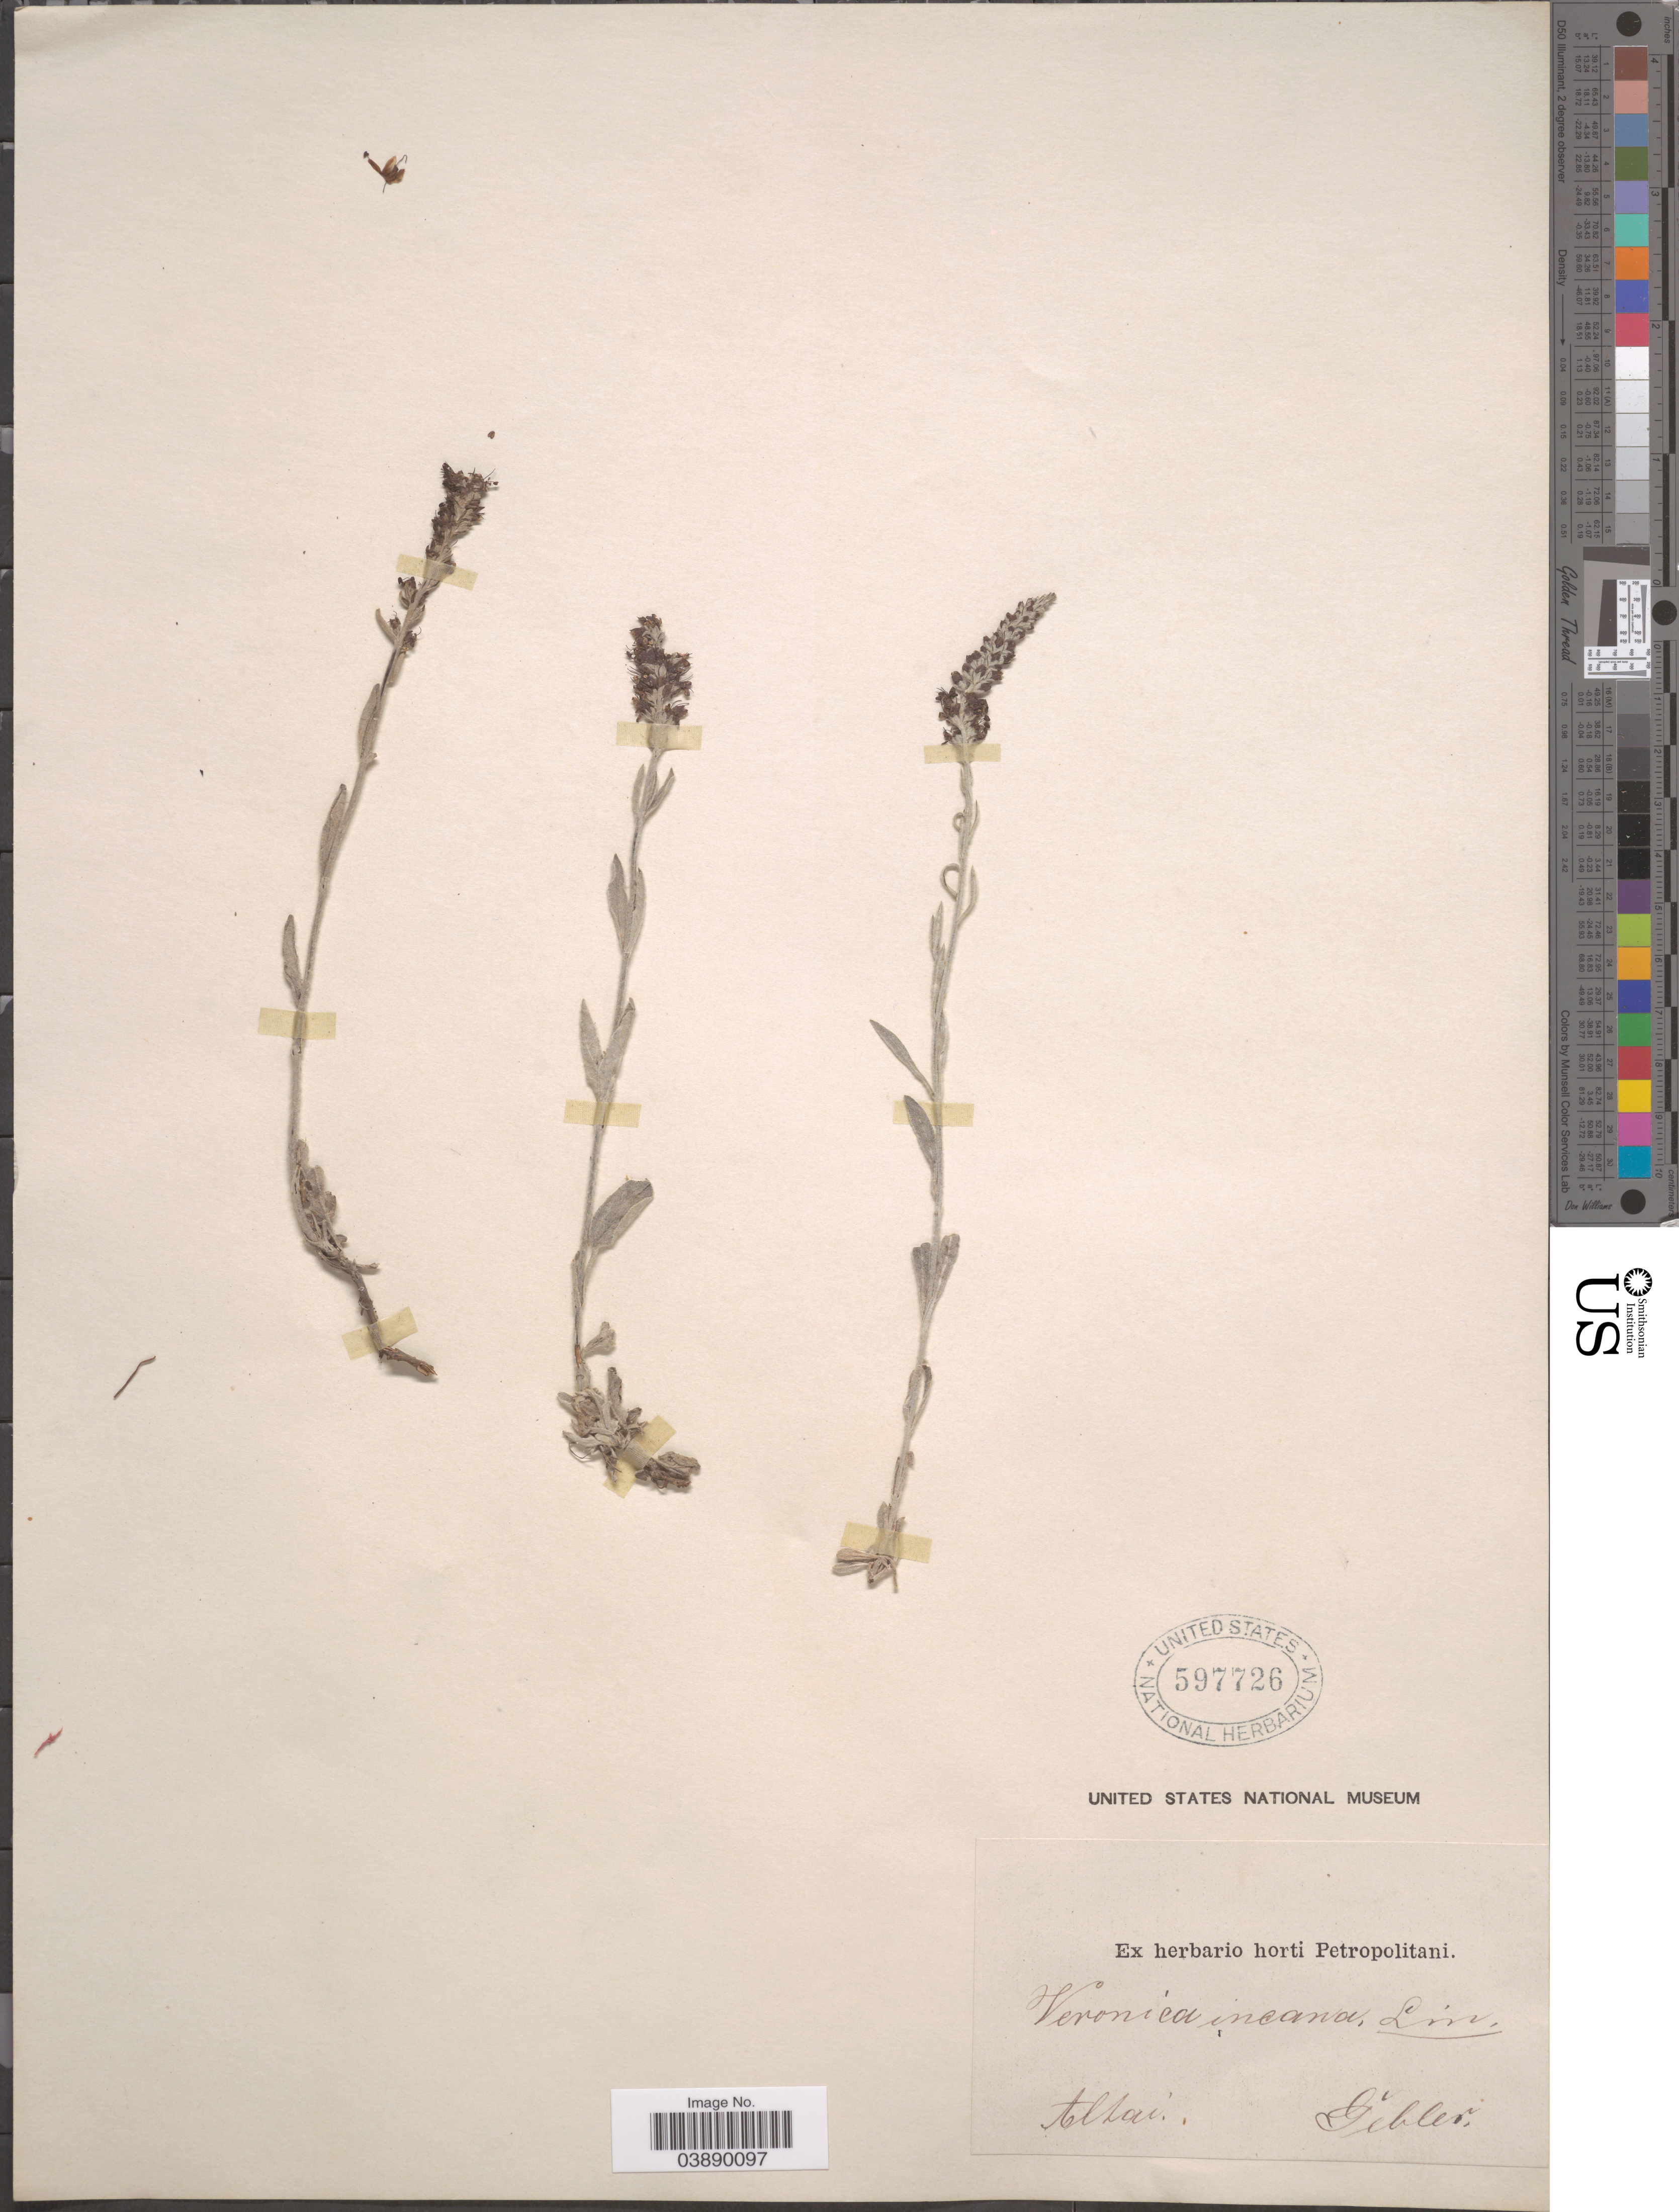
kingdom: Plantae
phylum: Tracheophyta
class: Magnoliopsida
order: Lamiales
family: Plantaginaceae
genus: Veronica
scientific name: Veronica incana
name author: L.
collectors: Gibler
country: Russian Federation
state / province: Altai Republic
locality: Altai.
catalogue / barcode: US 597726